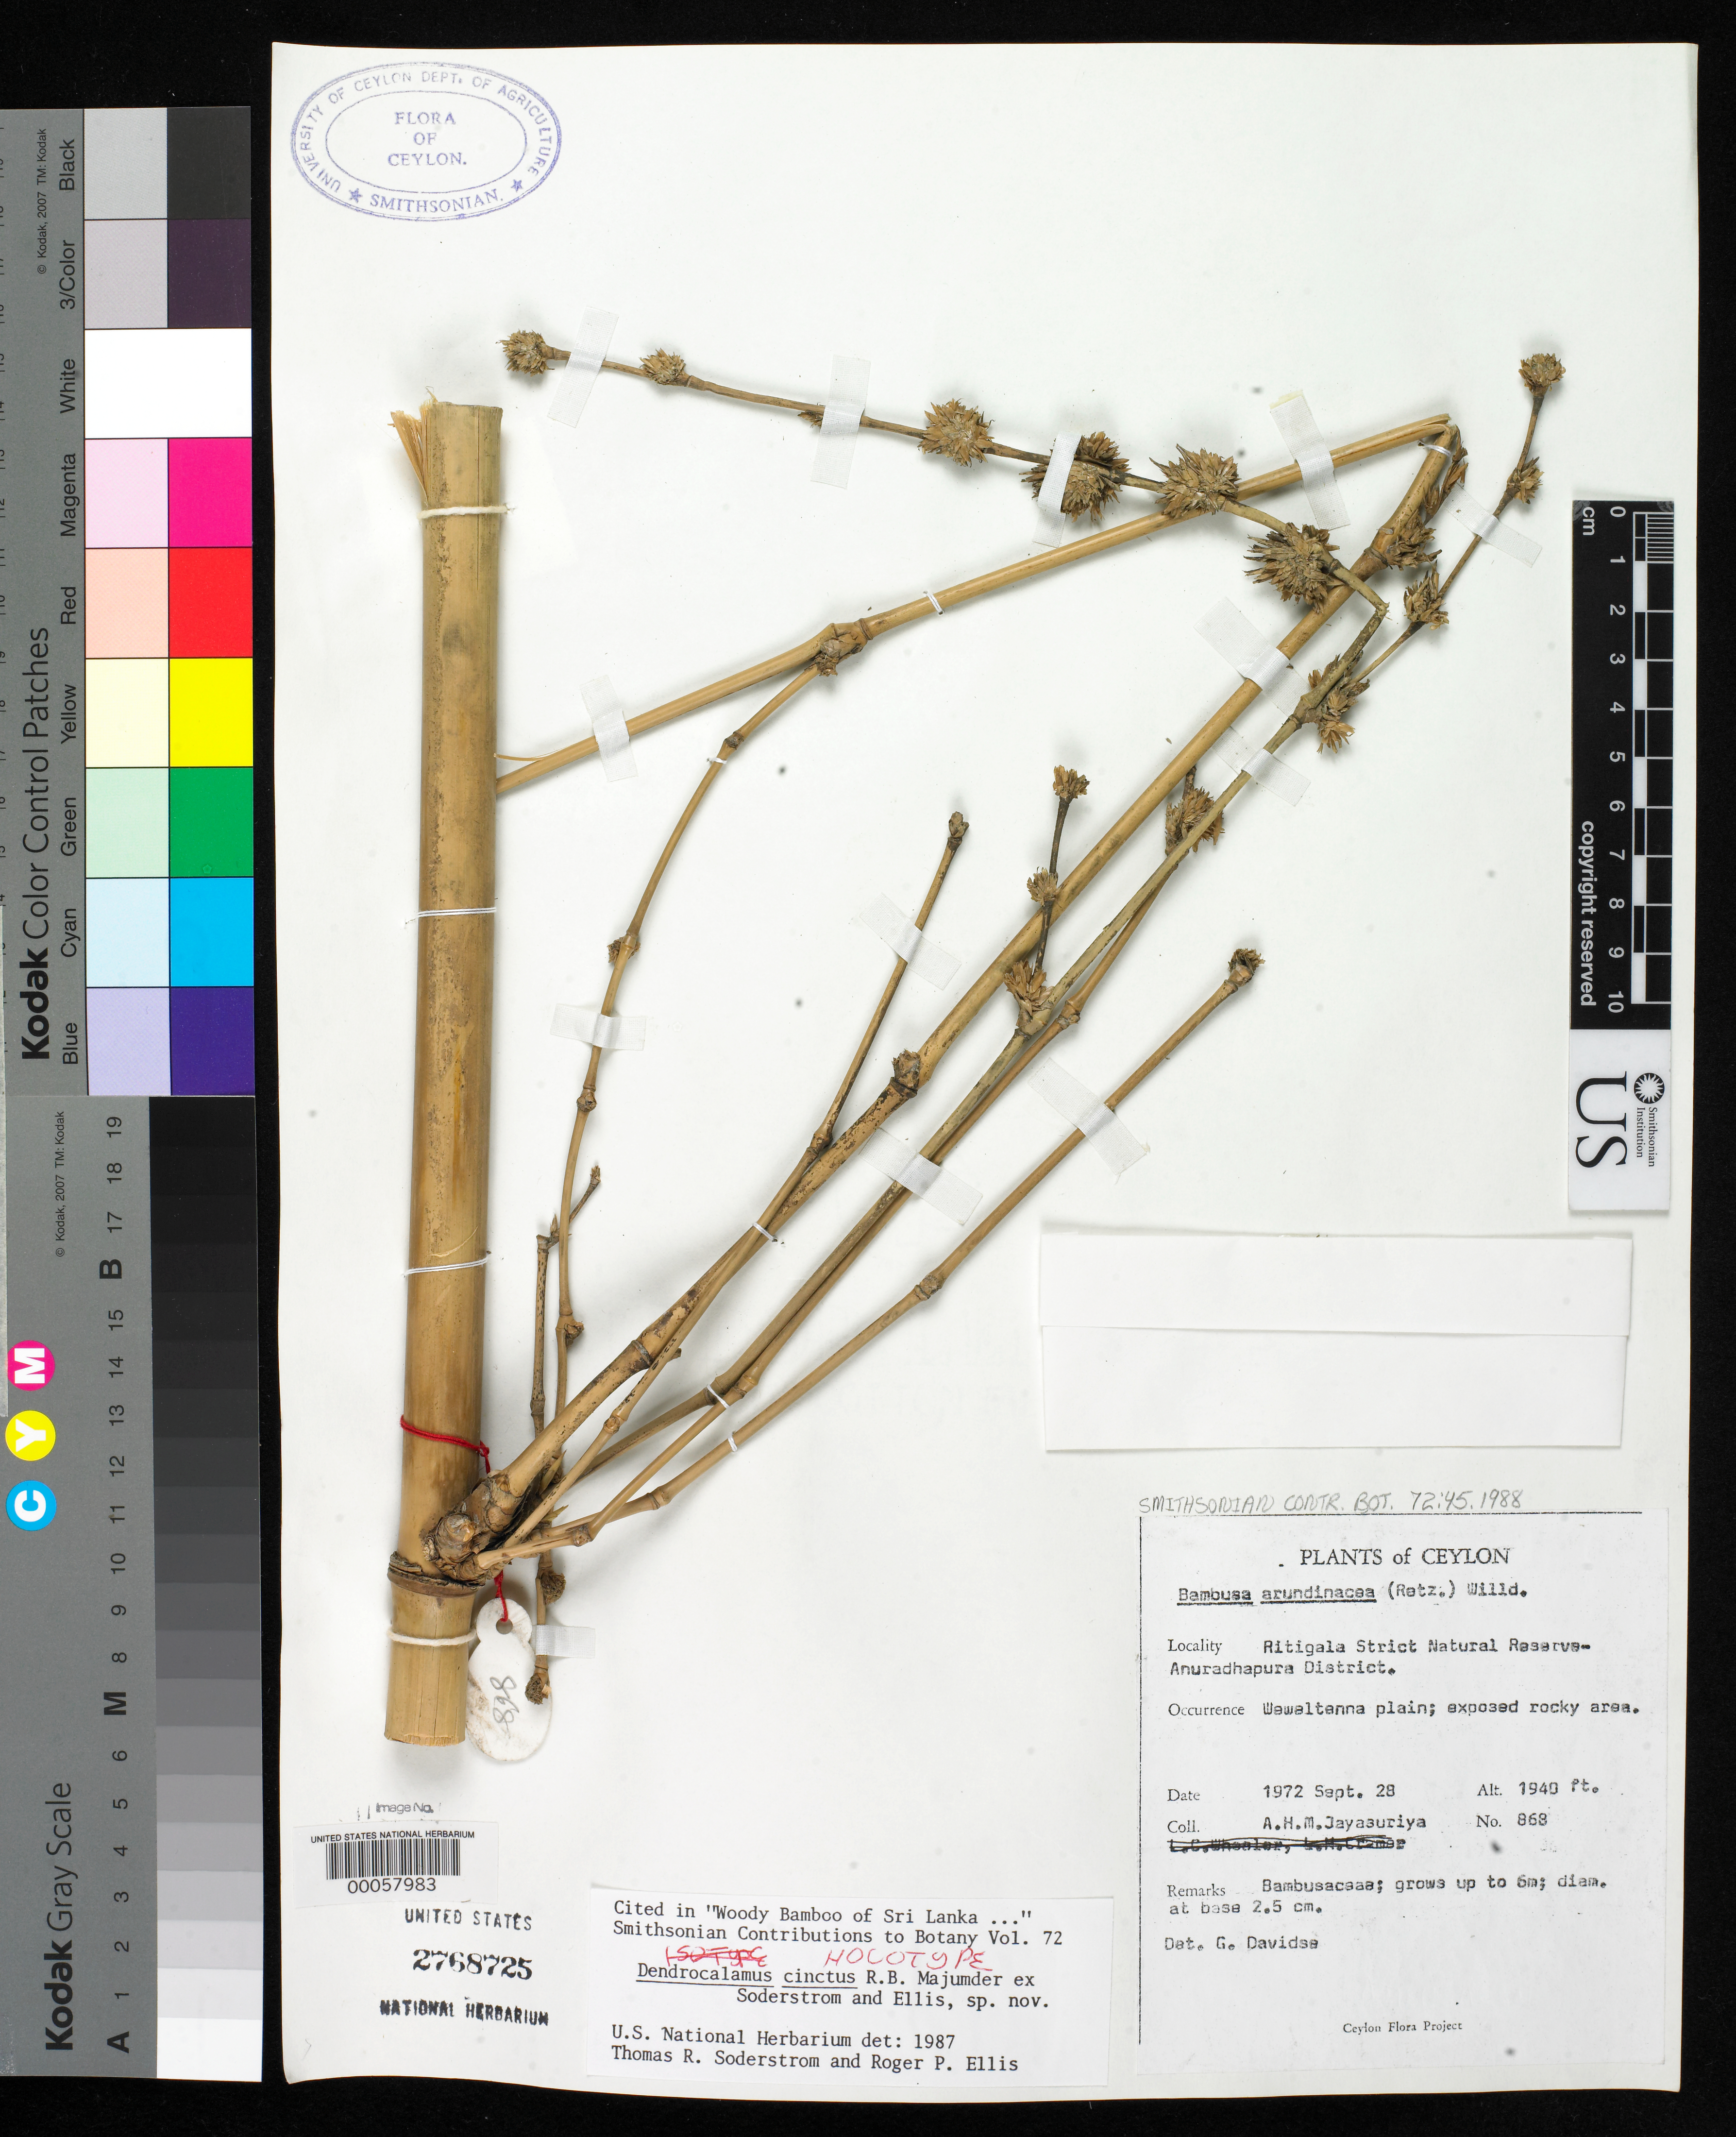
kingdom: Plantae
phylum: Tracheophyta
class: Liliopsida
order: Poales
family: Poaceae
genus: Dendrocalamus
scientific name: Dendrocalamus cinctus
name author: R.B. Majumder ex Soderstr. & R.P. Ellis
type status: Holotype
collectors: A. H. Jayasuriya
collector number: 868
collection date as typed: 28 Sep 1972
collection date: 1972-09-28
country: Sri Lanka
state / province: North Central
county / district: Anuradhapura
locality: Ritigala Strict Natural Reserve, Weweltenna plain.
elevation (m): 591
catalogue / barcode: US 2768725